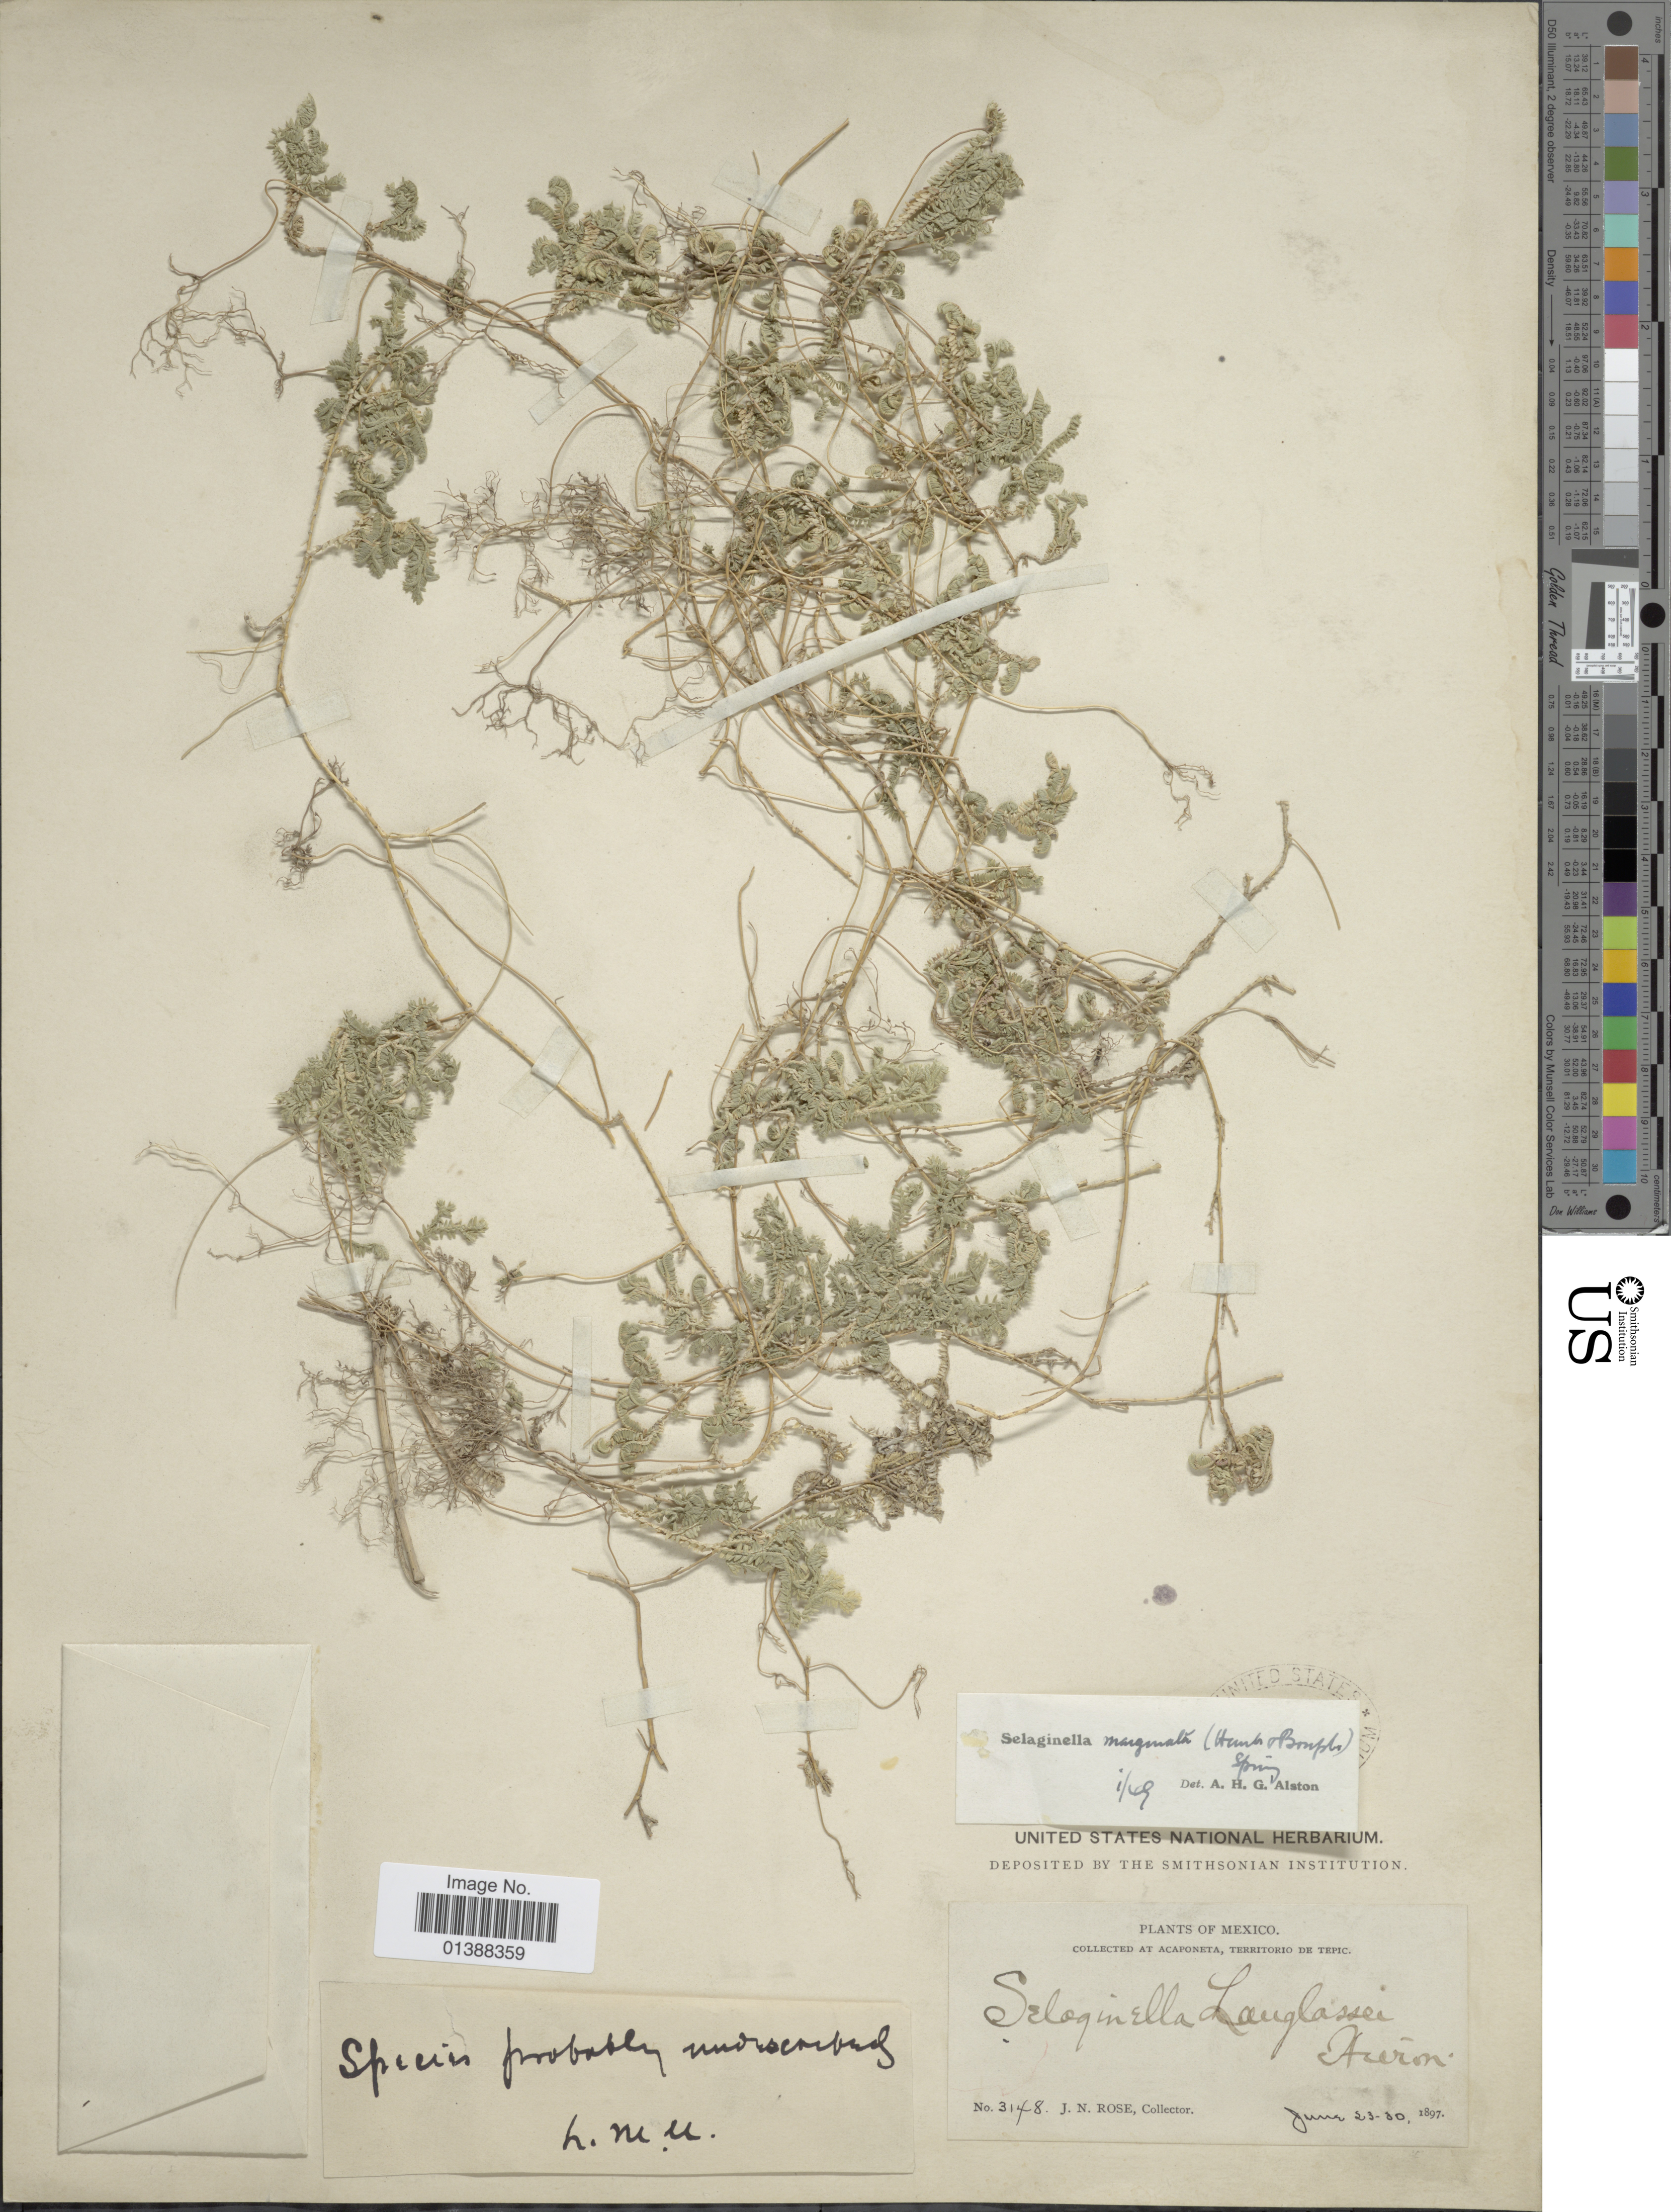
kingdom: Plantae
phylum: Tracheophyta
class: Lycopodiopsida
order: Selaginellales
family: Selaginellaceae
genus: Selaginella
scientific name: Selaginella marginata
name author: (Humb. & Bonpl.) Spring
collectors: J. N. Rose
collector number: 3148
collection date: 1897-06-23/1897-06-30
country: Mexico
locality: Acaponeta, Territorio de Tepic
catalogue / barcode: US 302112